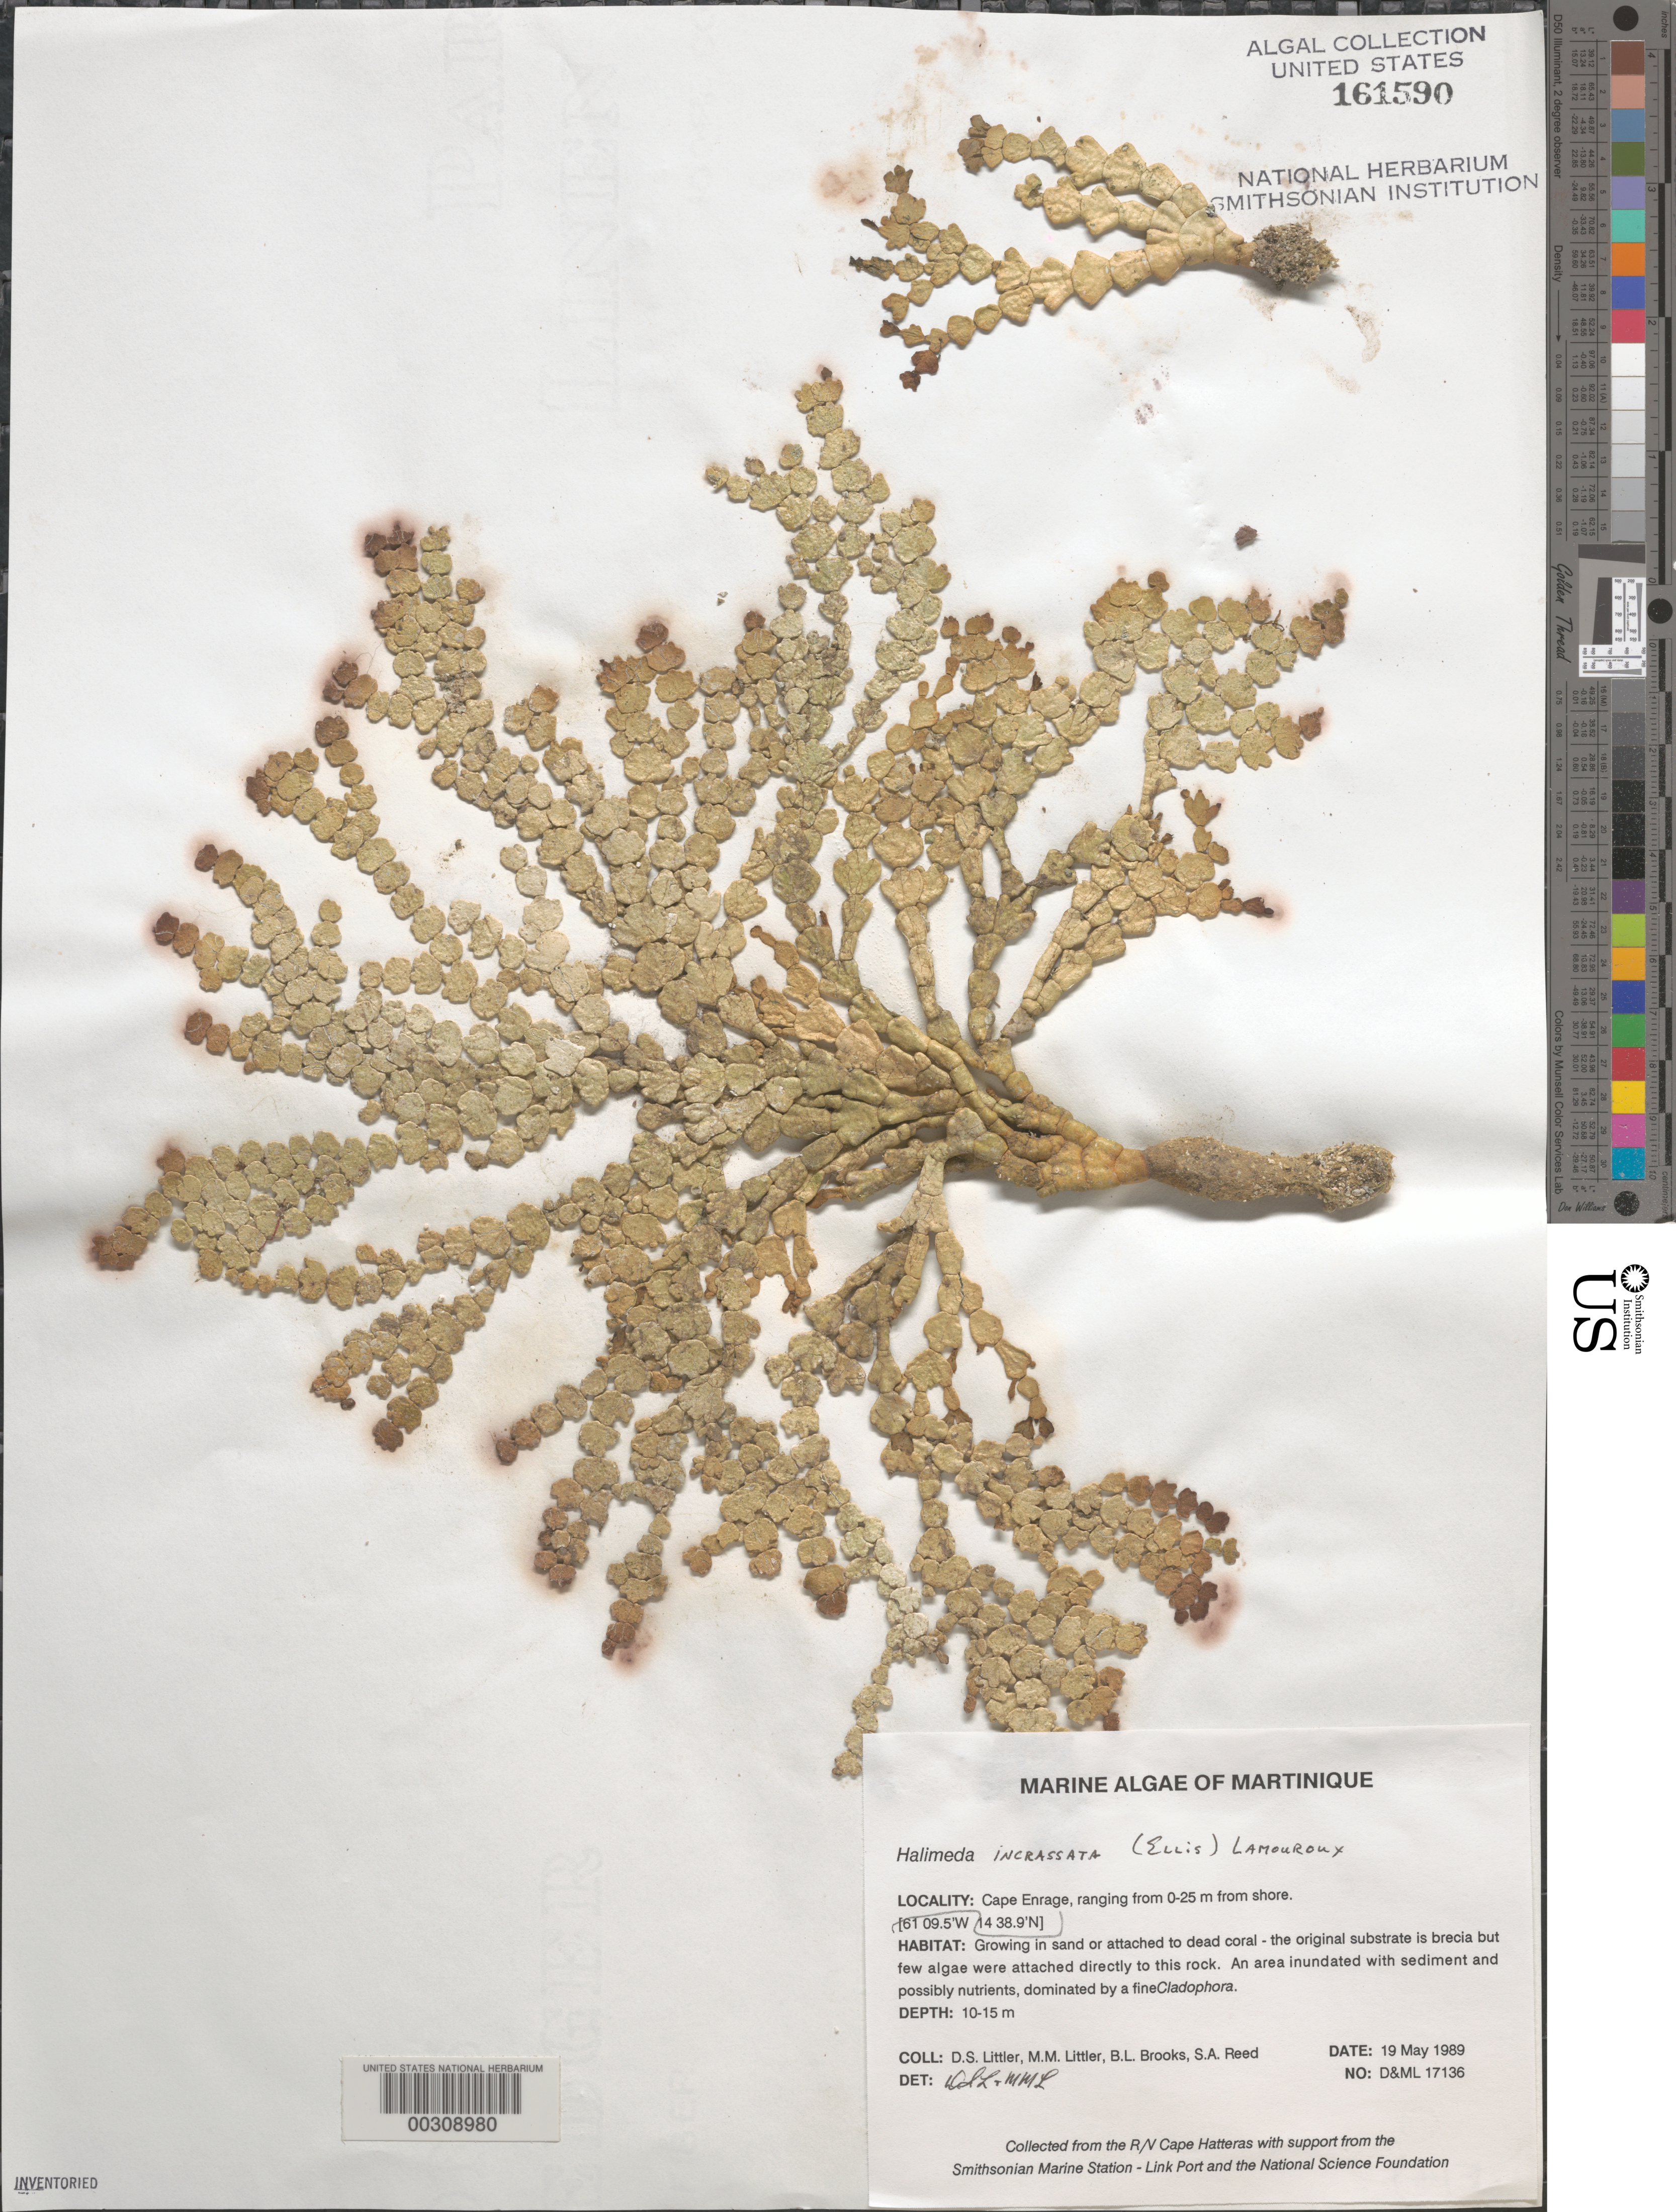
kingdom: Plantae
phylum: Chlorophyta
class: Ulvophyceae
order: Bryopsidales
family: Halimedaceae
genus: Halimeda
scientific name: Halimeda incrassata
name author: (J. Ellis) J.V.Lamouroux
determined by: Littler, D. S.; Littler, M. M.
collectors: D. S. Littler, M. M. Littler, B. Brooks & S. Reed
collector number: D&ML 17136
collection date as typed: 19 May 1989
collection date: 1989-05-19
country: Martinique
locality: Cape Enrage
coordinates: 14 38.9'N, 61 09.5'W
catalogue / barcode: US 161590